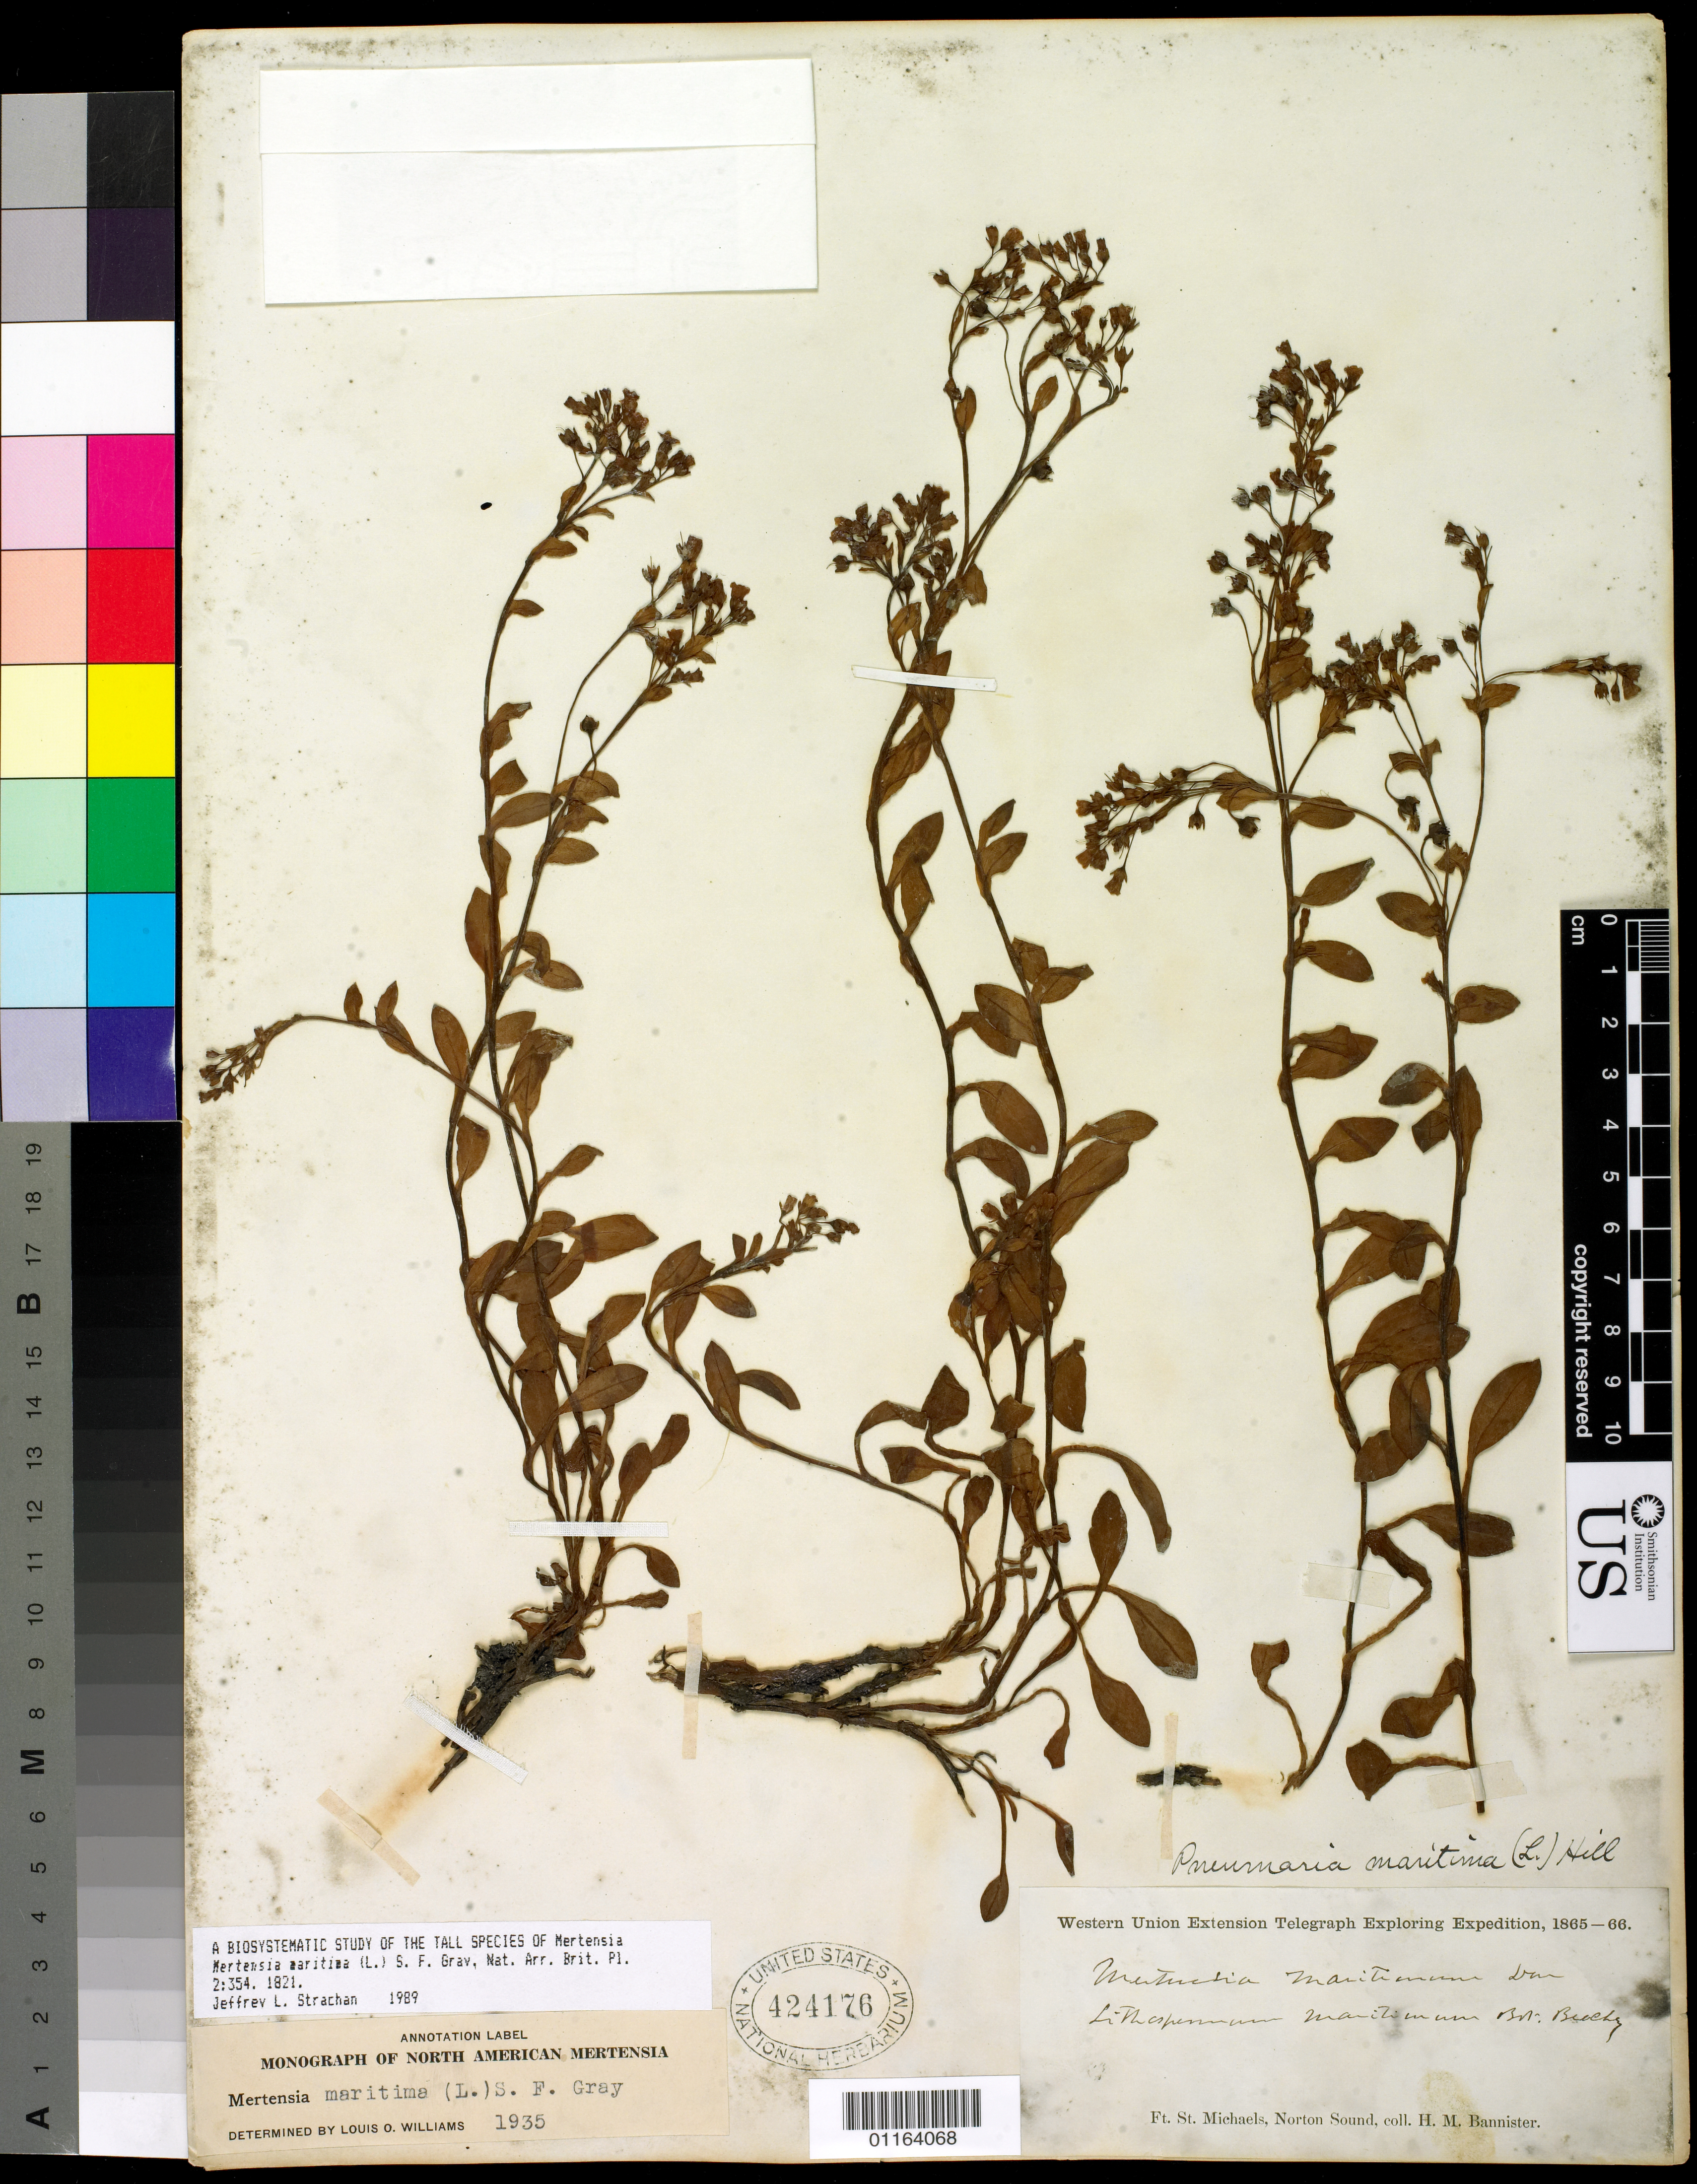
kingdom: Plantae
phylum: Tracheophyta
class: Magnoliopsida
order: Boraginales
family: Boraginaceae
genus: Mertensia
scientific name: Mertensia maritima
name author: (L.) S.F. Gray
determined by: Williams, Louis O.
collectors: H. Bannister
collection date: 1865/1866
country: United States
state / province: Alaska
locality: Ft. St. Michaels, Norton Sound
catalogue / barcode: US 424176